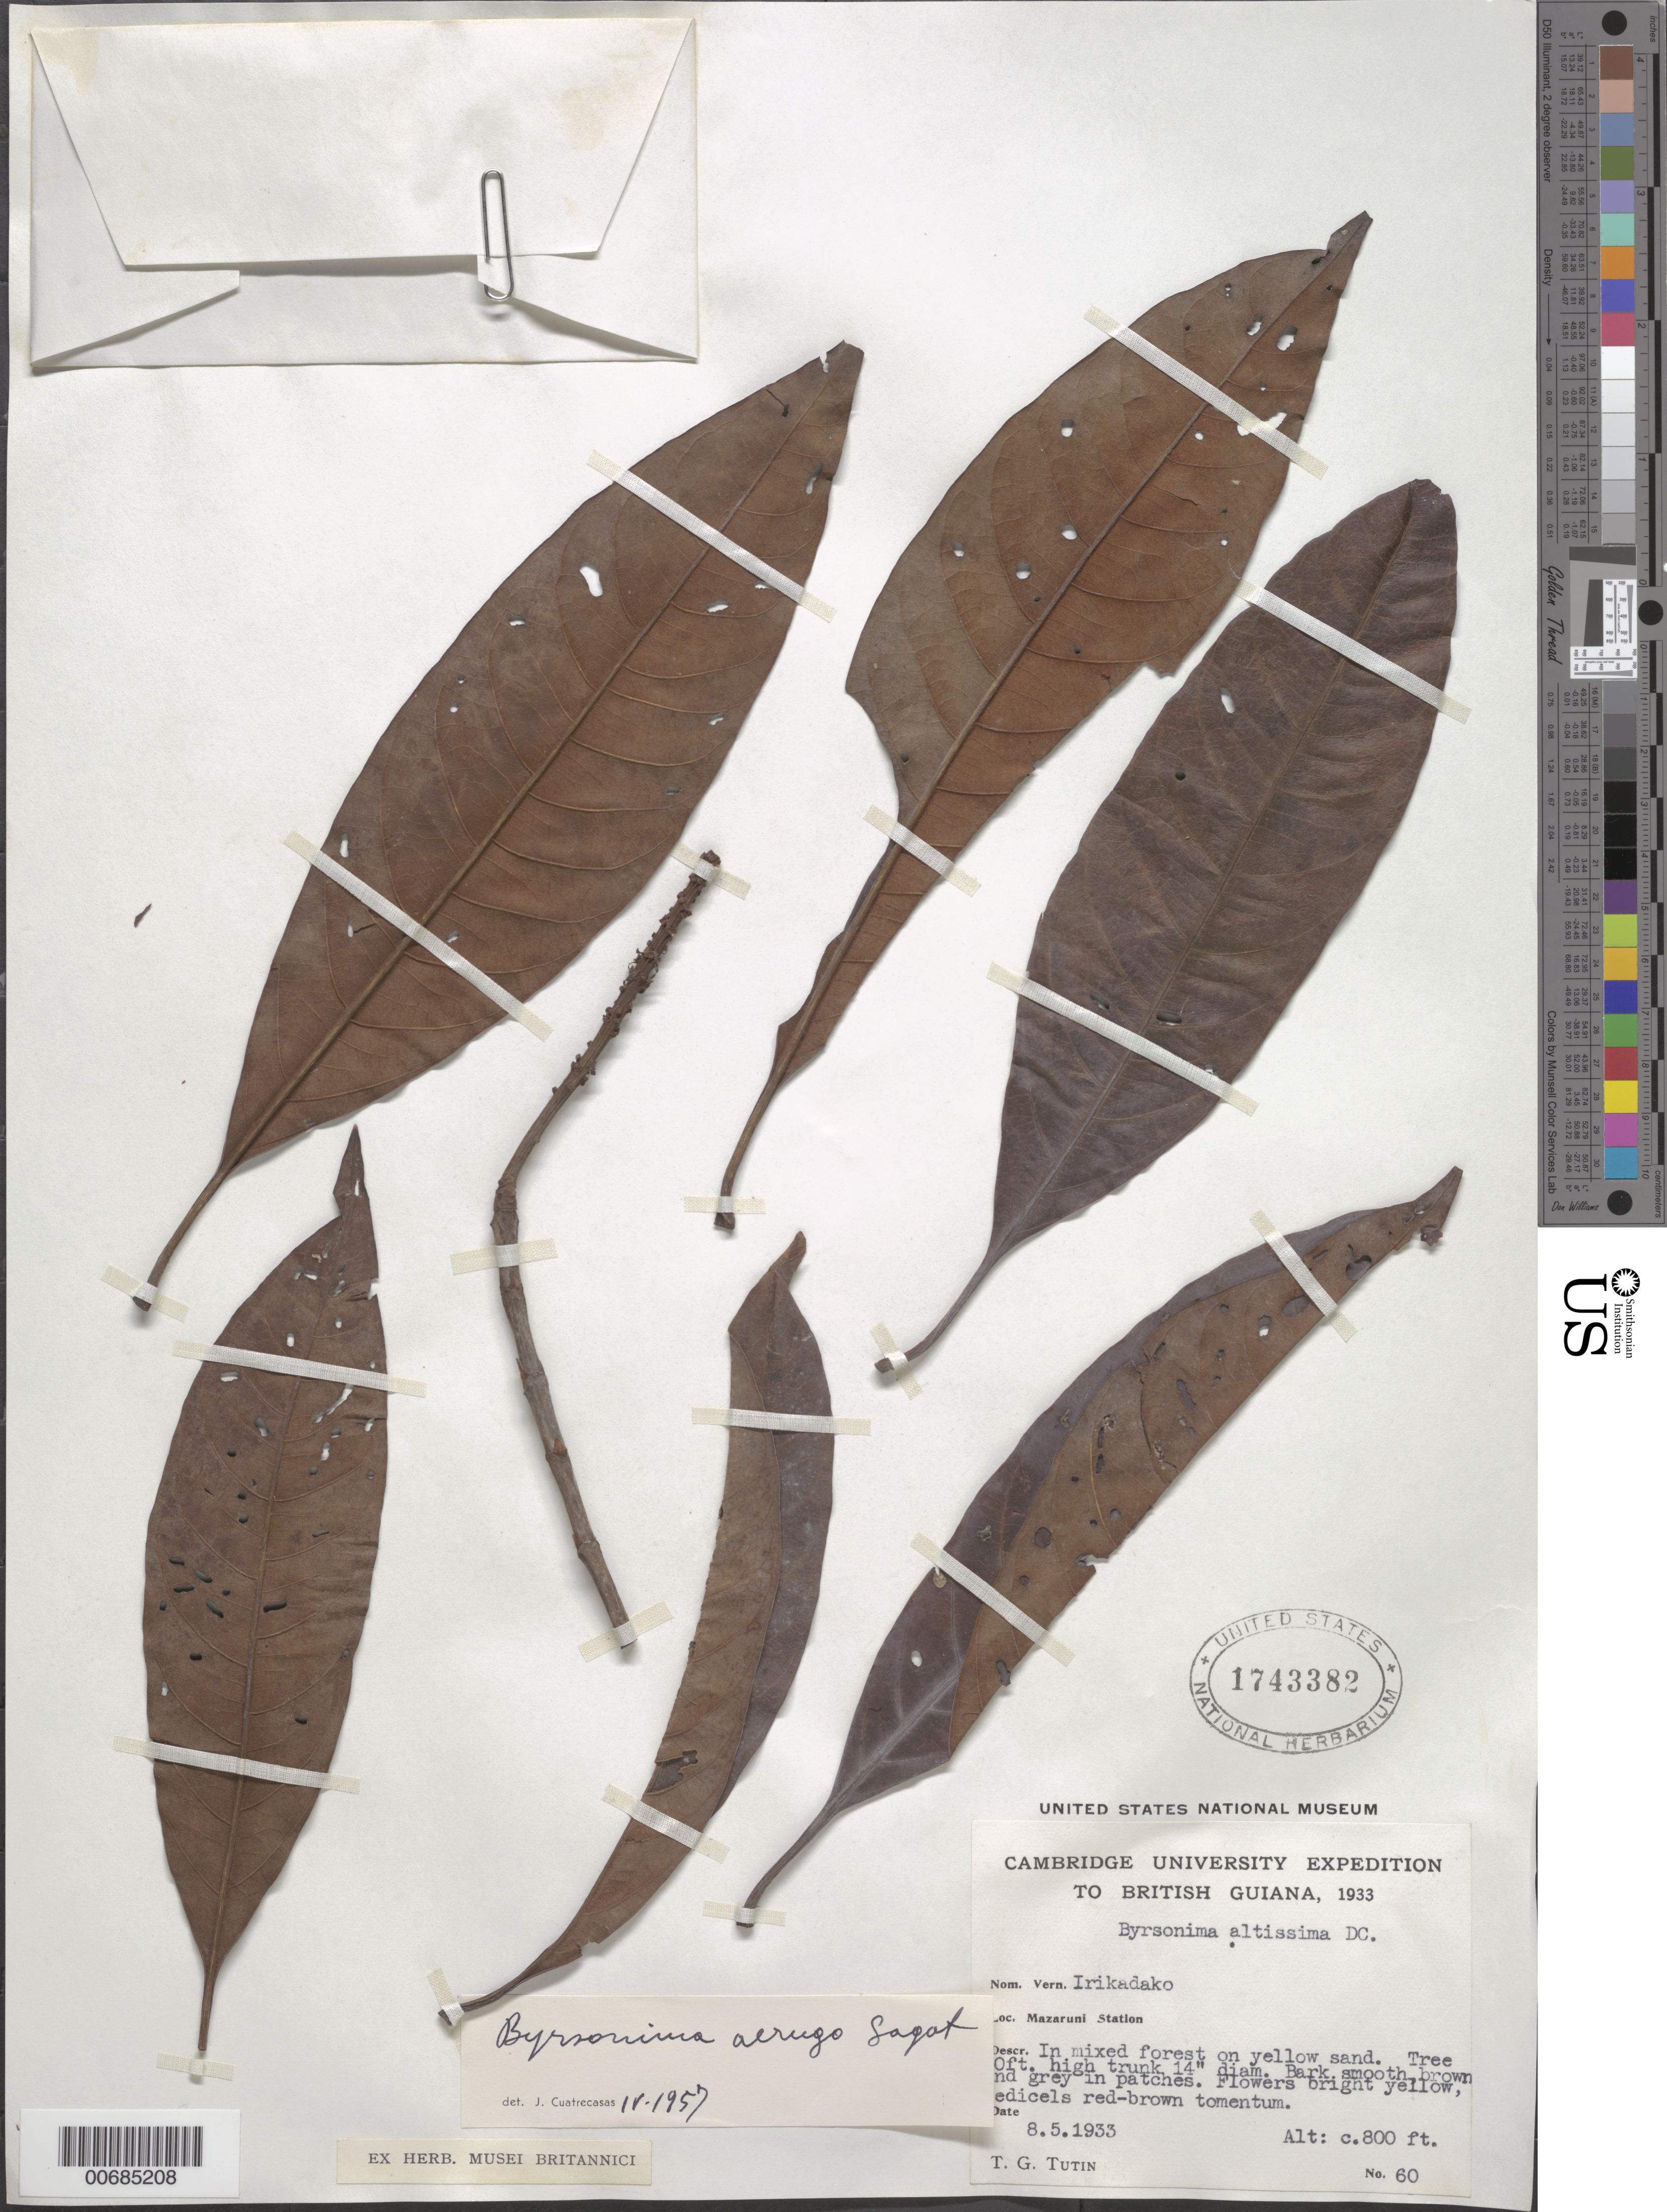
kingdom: Plantae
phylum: Tracheophyta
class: Magnoliopsida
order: Malpighiales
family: Malpighiaceae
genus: Byrsonima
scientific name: Byrsonima aerugo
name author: Sagot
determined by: Cuatrecasas, J.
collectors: T. G. Tutin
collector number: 60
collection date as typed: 8-May-33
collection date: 1933-05-08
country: Guyana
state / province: Cuyuni-Mazaruni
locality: Mazaruni Station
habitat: Mixed forest on yellow sand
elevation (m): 30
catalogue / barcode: US 1743382